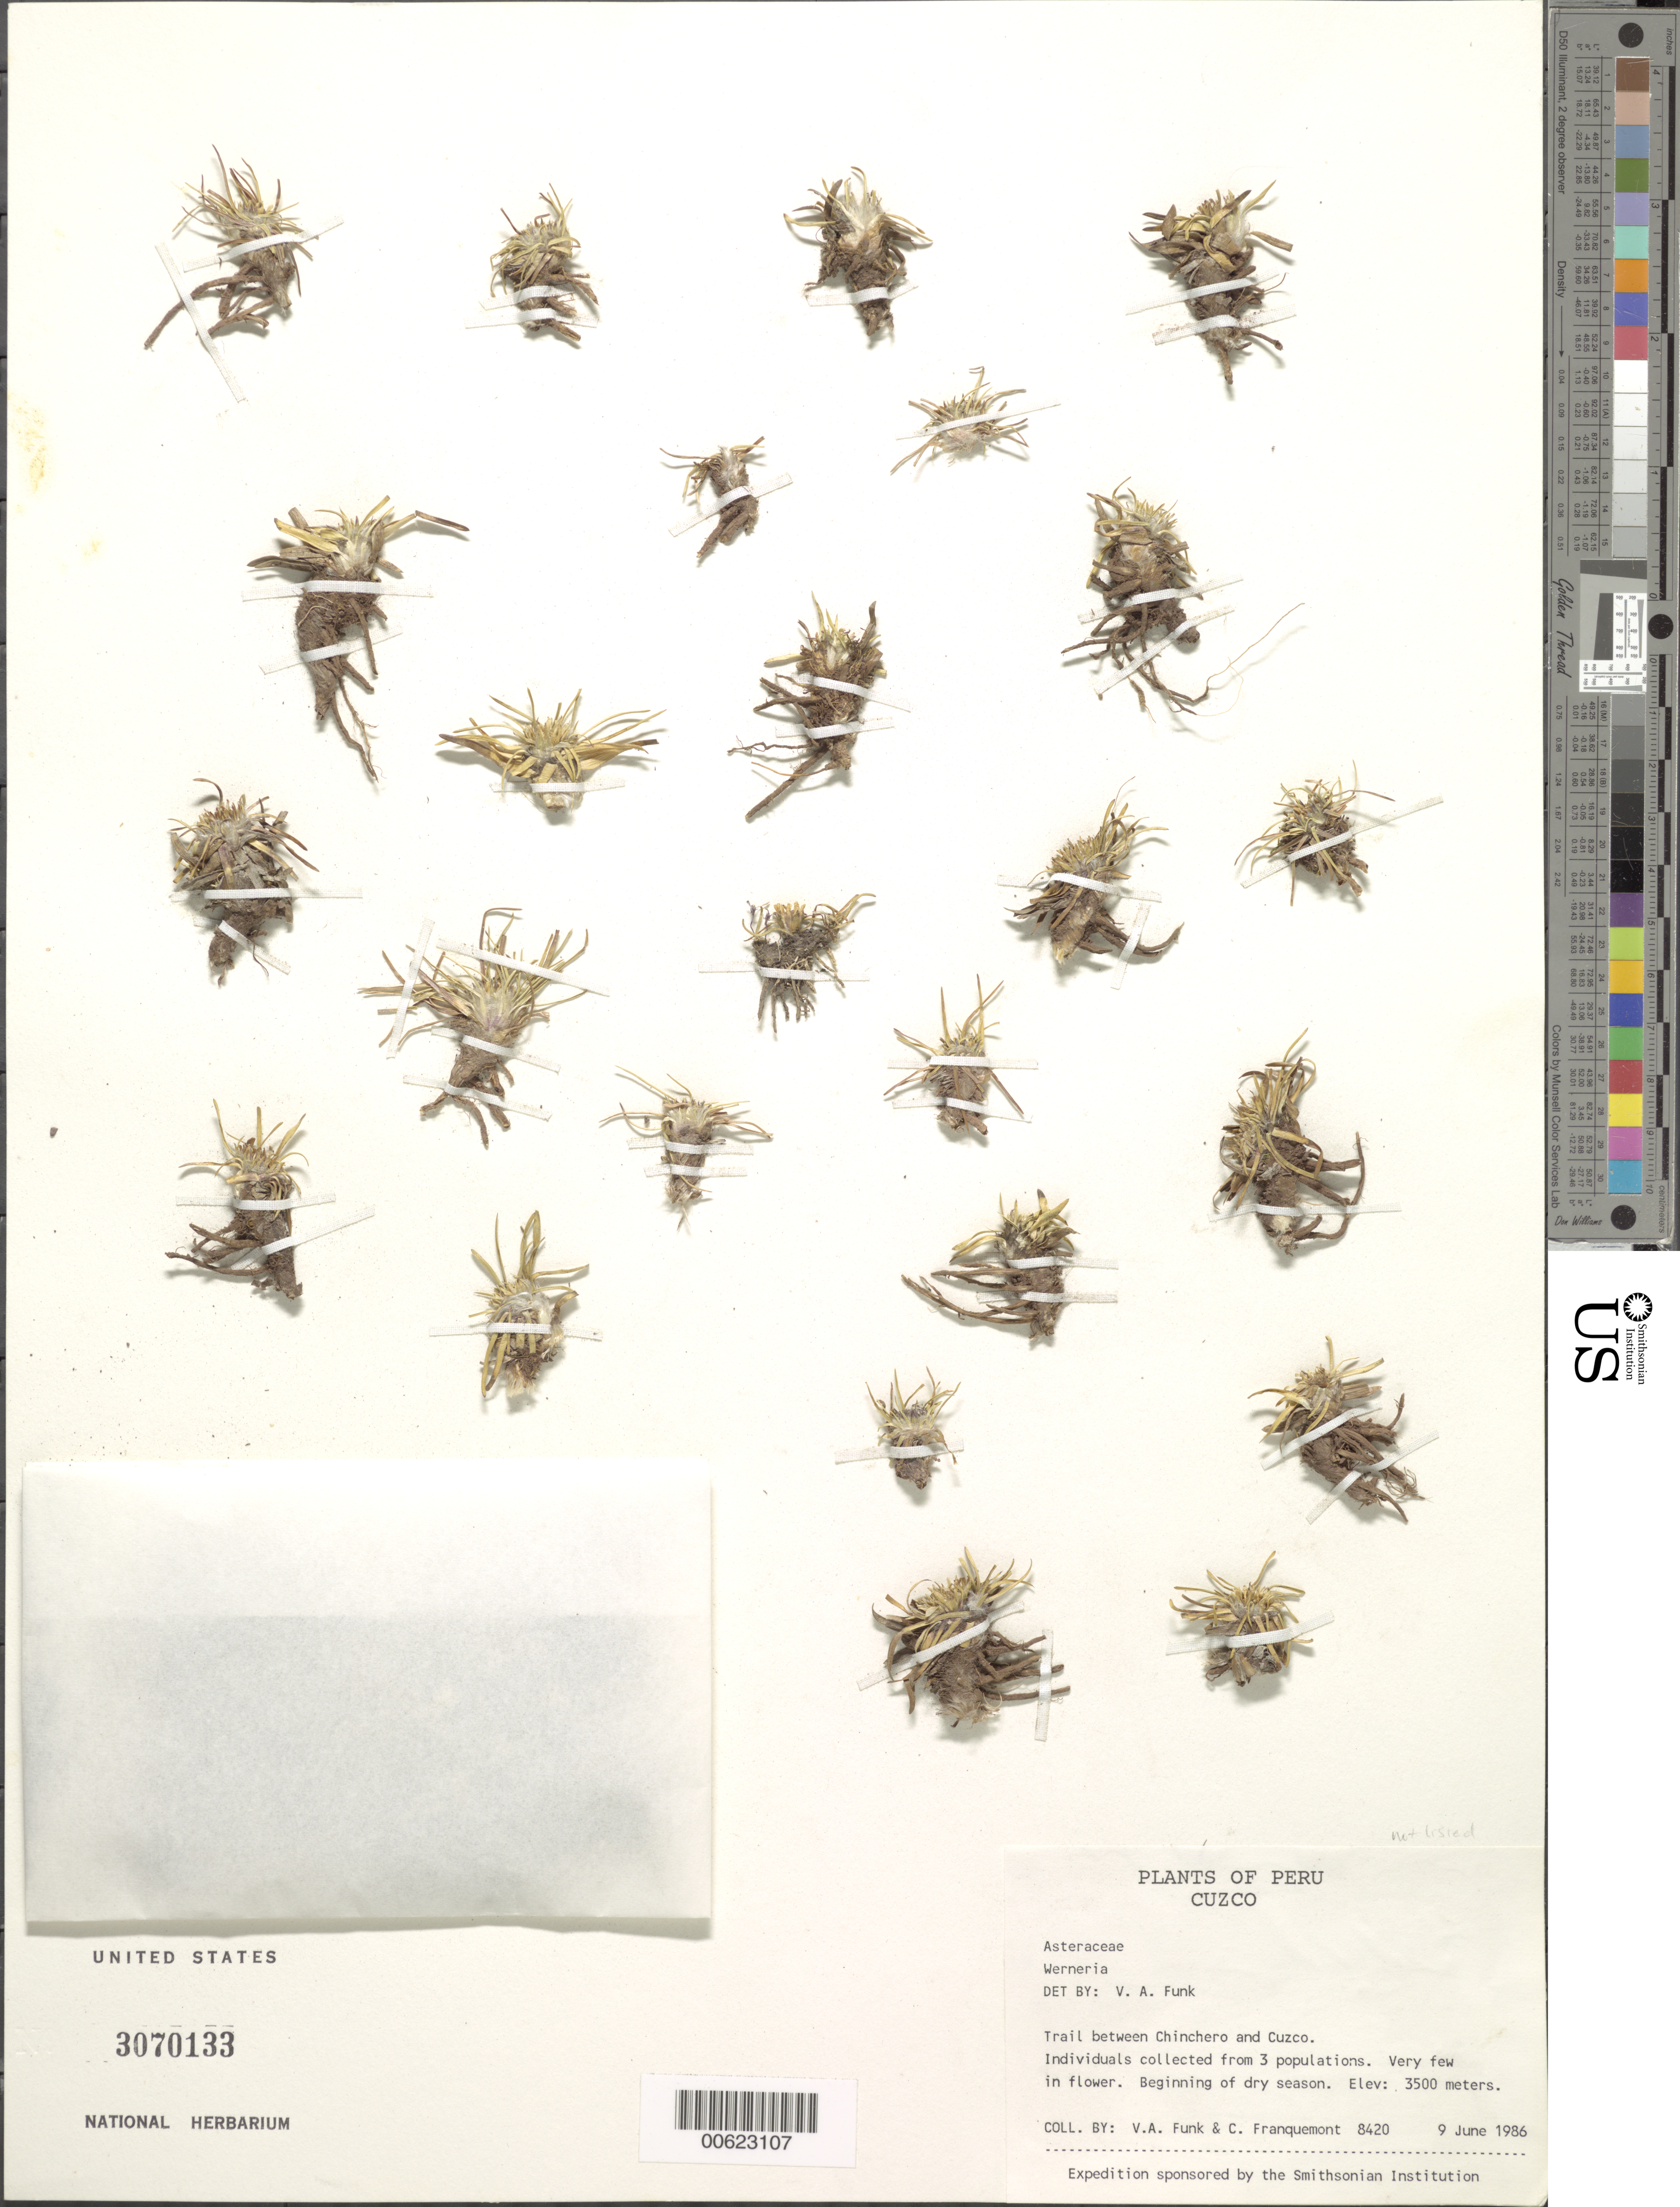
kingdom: Plantae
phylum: Tracheophyta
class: Magnoliopsida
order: Asterales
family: Asteraceae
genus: Werneria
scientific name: Werneria sp.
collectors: V. Funk & C. Franquemont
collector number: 8420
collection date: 1986-06-09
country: Peru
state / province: Cusco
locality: Trail between Chinchero and Cuzco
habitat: Beginning of dry season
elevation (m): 3500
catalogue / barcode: US 3070133